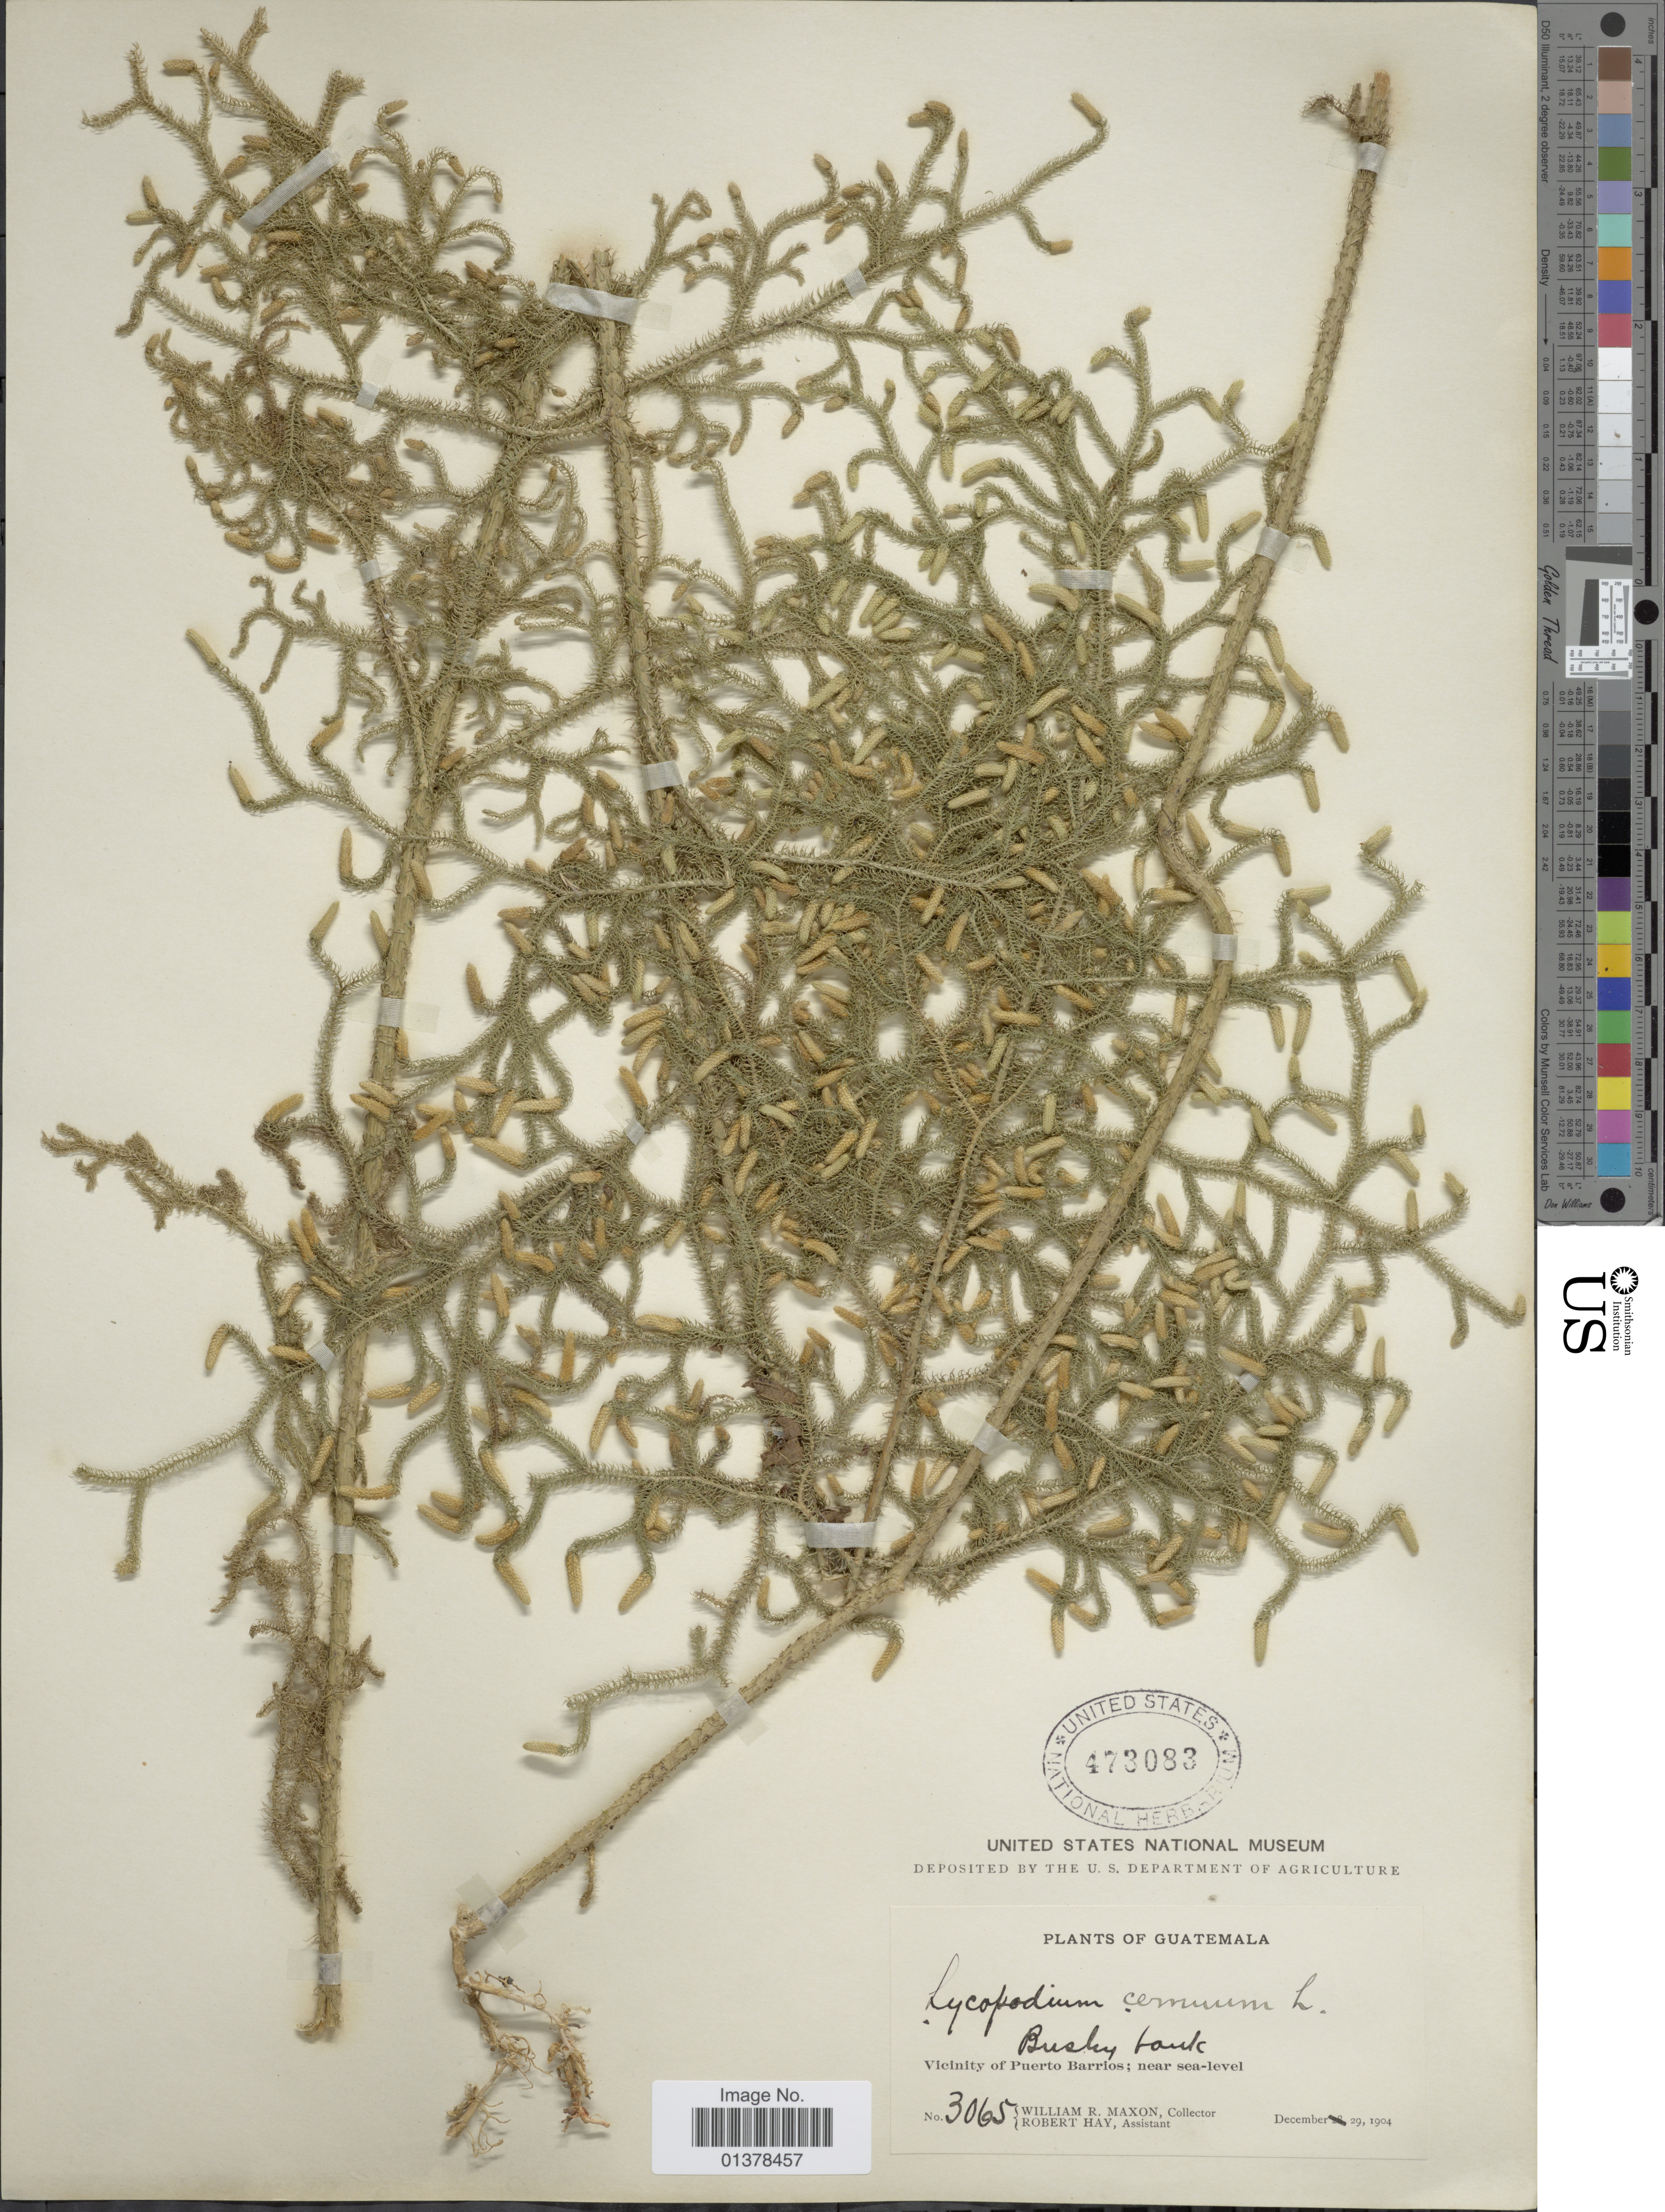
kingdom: Plantae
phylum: Tracheophyta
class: Lycopodiopsida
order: Lycopodiales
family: Lycopodiaceae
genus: Palhinhaea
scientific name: Palhinhaea cernua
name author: (L.) Vasc. & Franco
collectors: W. R. Maxon & R. Hay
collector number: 3065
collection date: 1904-12-29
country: Guatemala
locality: Vicinity of Puerto Barrios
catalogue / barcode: US 473083